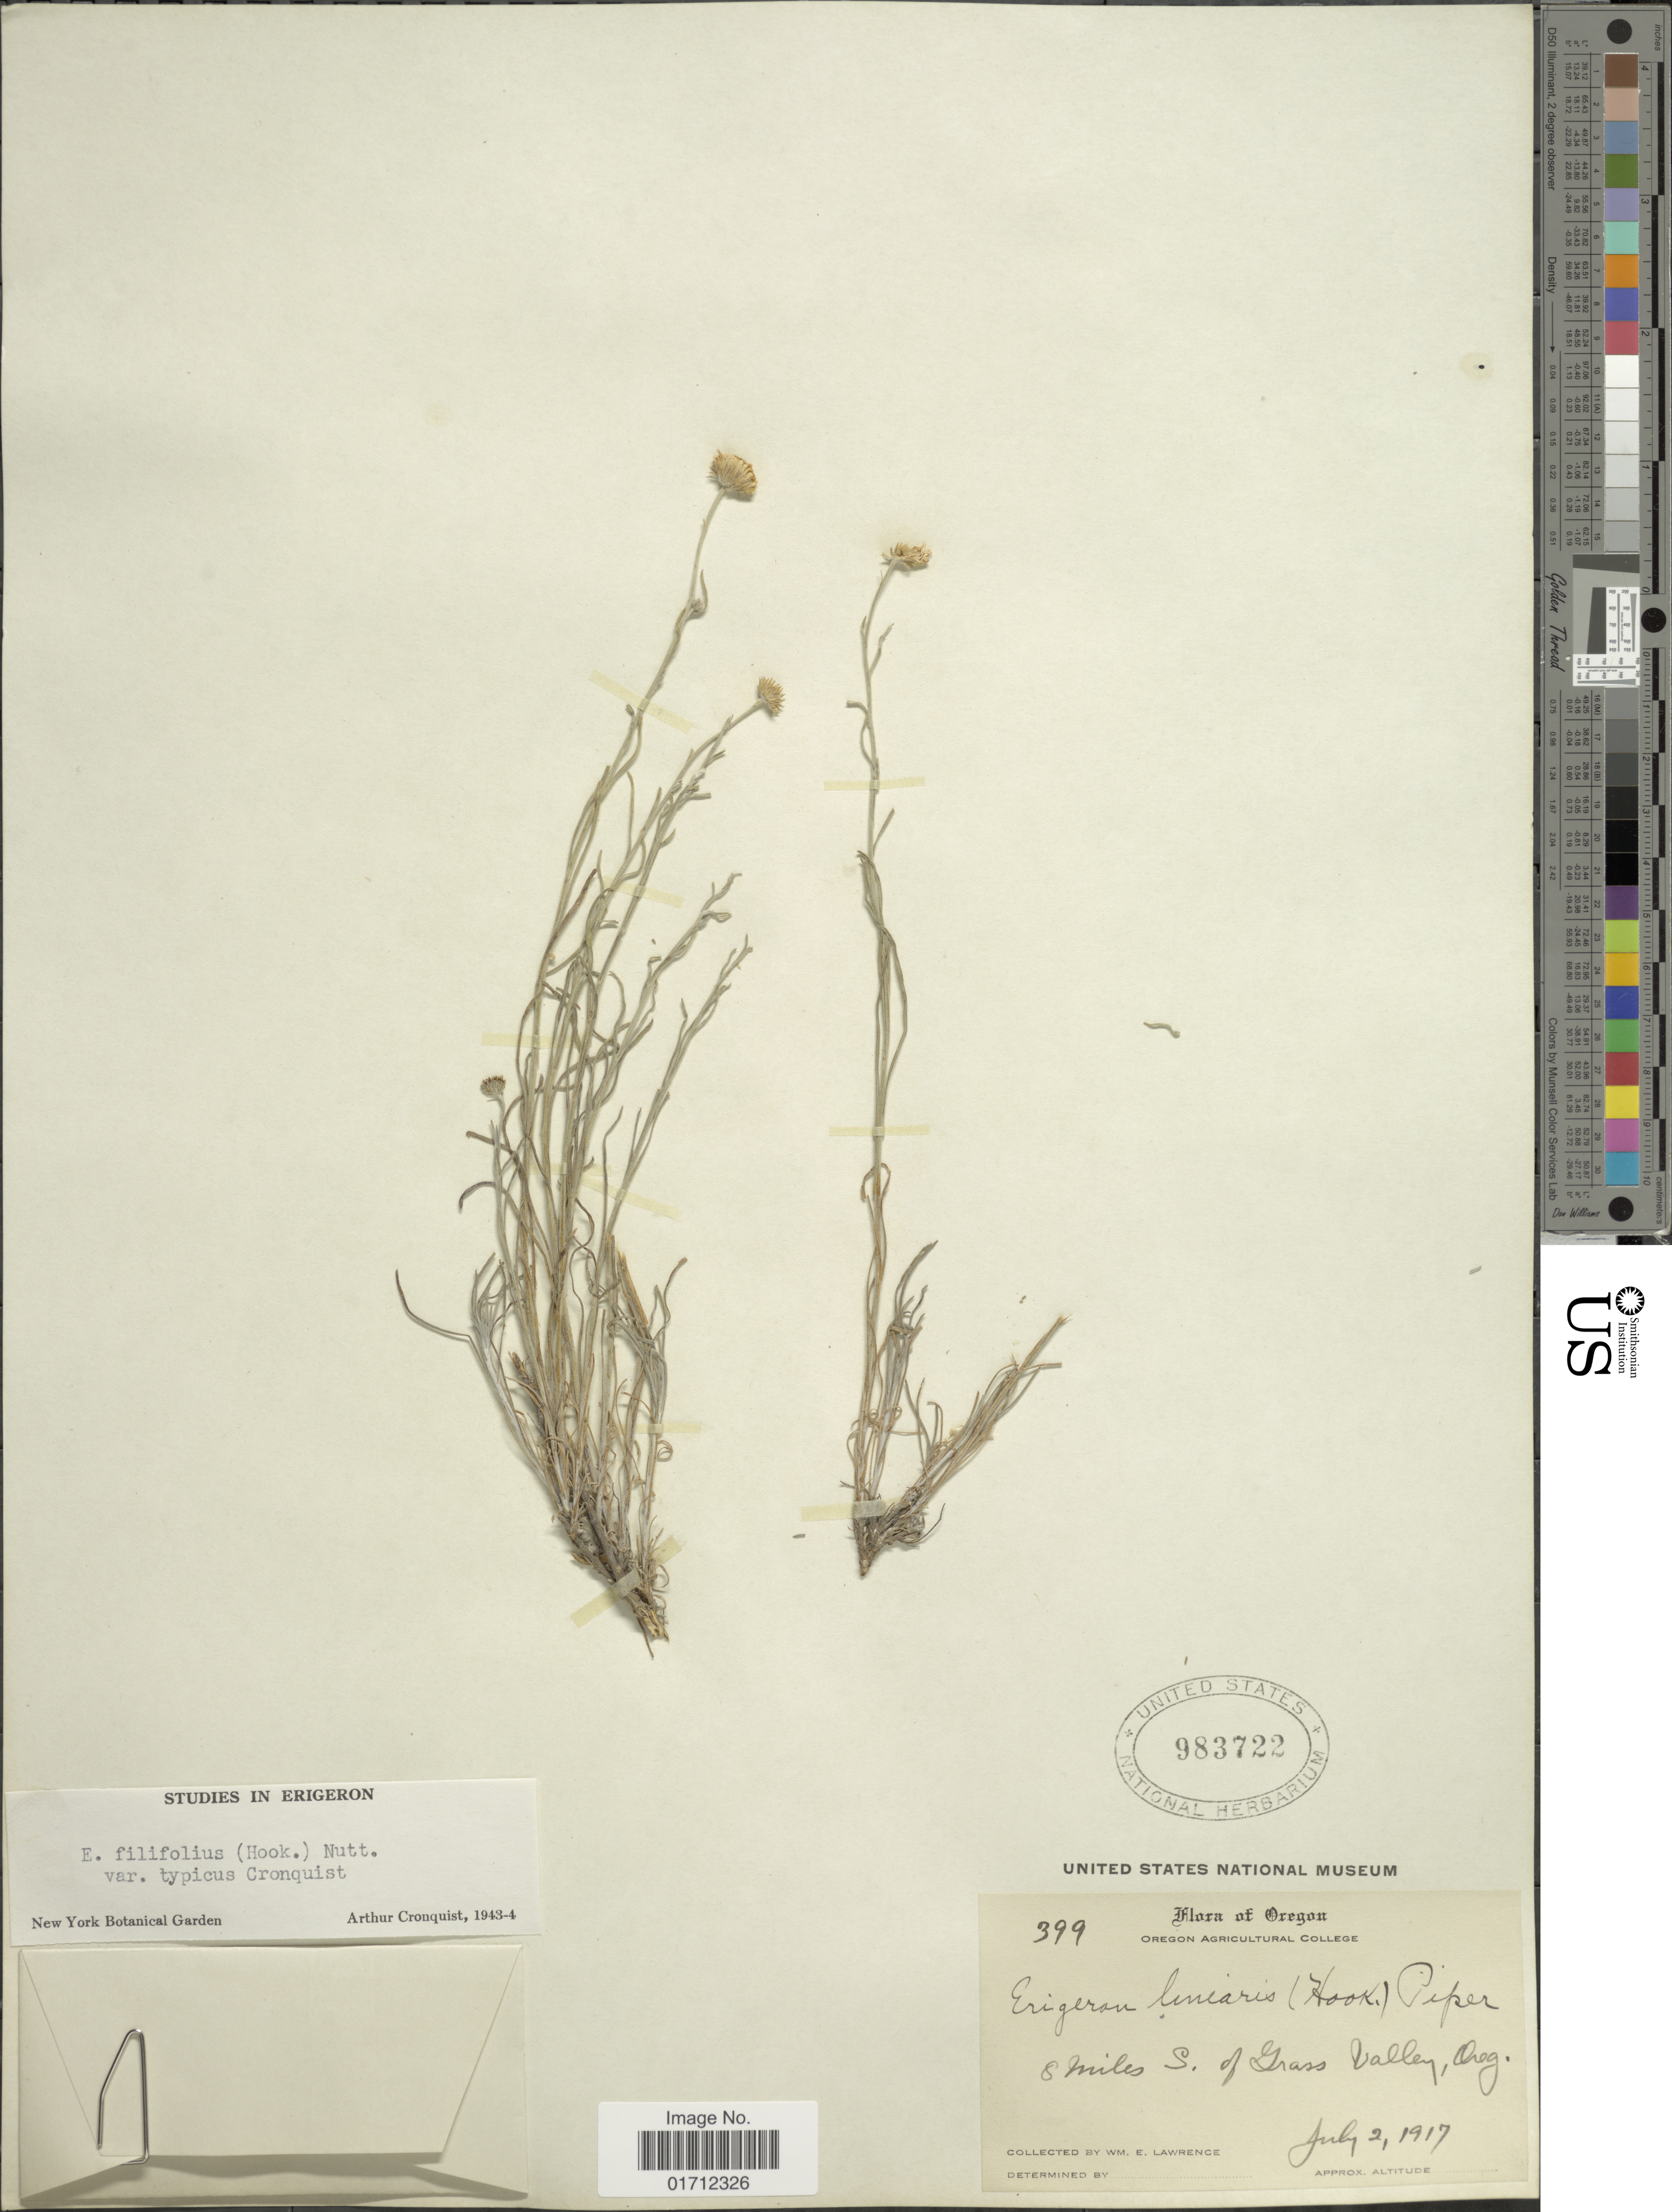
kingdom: Plantae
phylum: Tracheophyta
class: Magnoliopsida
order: Asterales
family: Asteraceae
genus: Erigeron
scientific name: Erigeron filifolius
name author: (Hook.) Nutt.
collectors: W. Lawrence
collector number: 399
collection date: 1917-07-02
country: United States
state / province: Oregon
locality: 8 miles S. of Grass Valley.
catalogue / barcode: US 983722